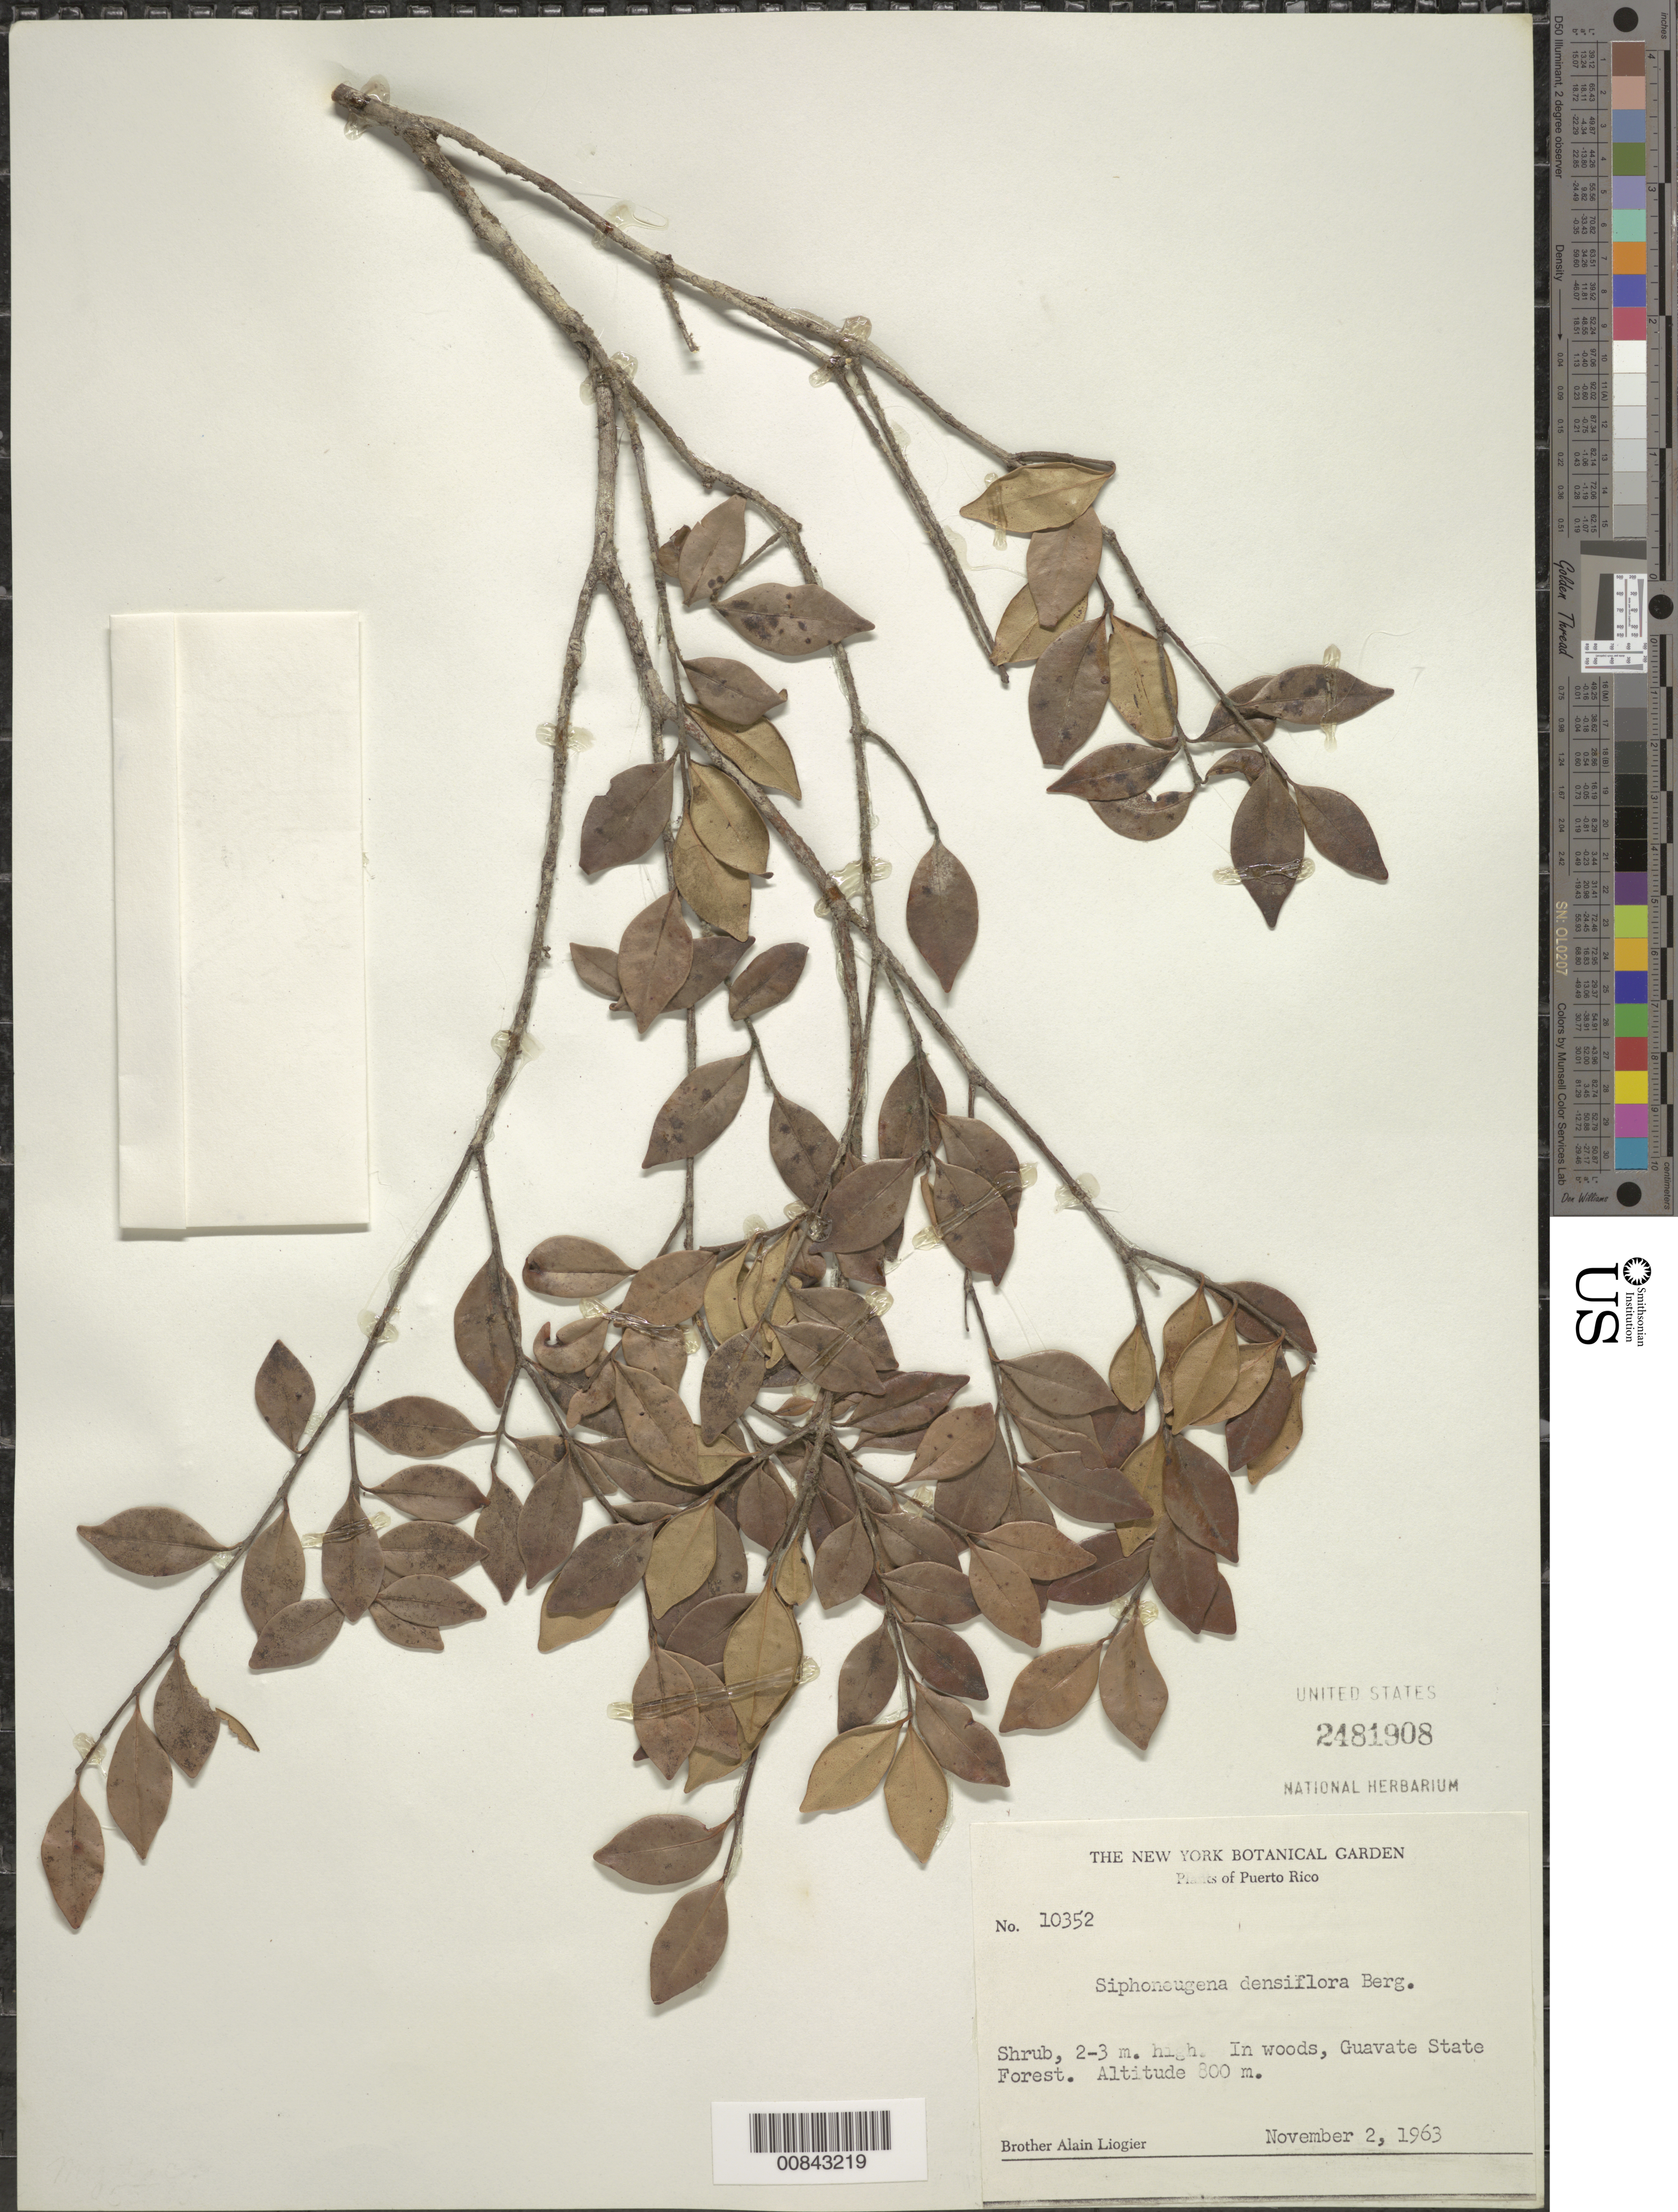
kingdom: Plantae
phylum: Tracheophyta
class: Magnoliopsida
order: Myrtales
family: Myrtaceae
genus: Siphoneugena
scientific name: Siphoneugena dussii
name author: (Krug & Urb.) Proença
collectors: A. H. Liogier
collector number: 10352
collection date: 1963-11-02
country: Puerto Rico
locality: In woods, Guavate State Forest.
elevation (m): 800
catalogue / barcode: US 2481908